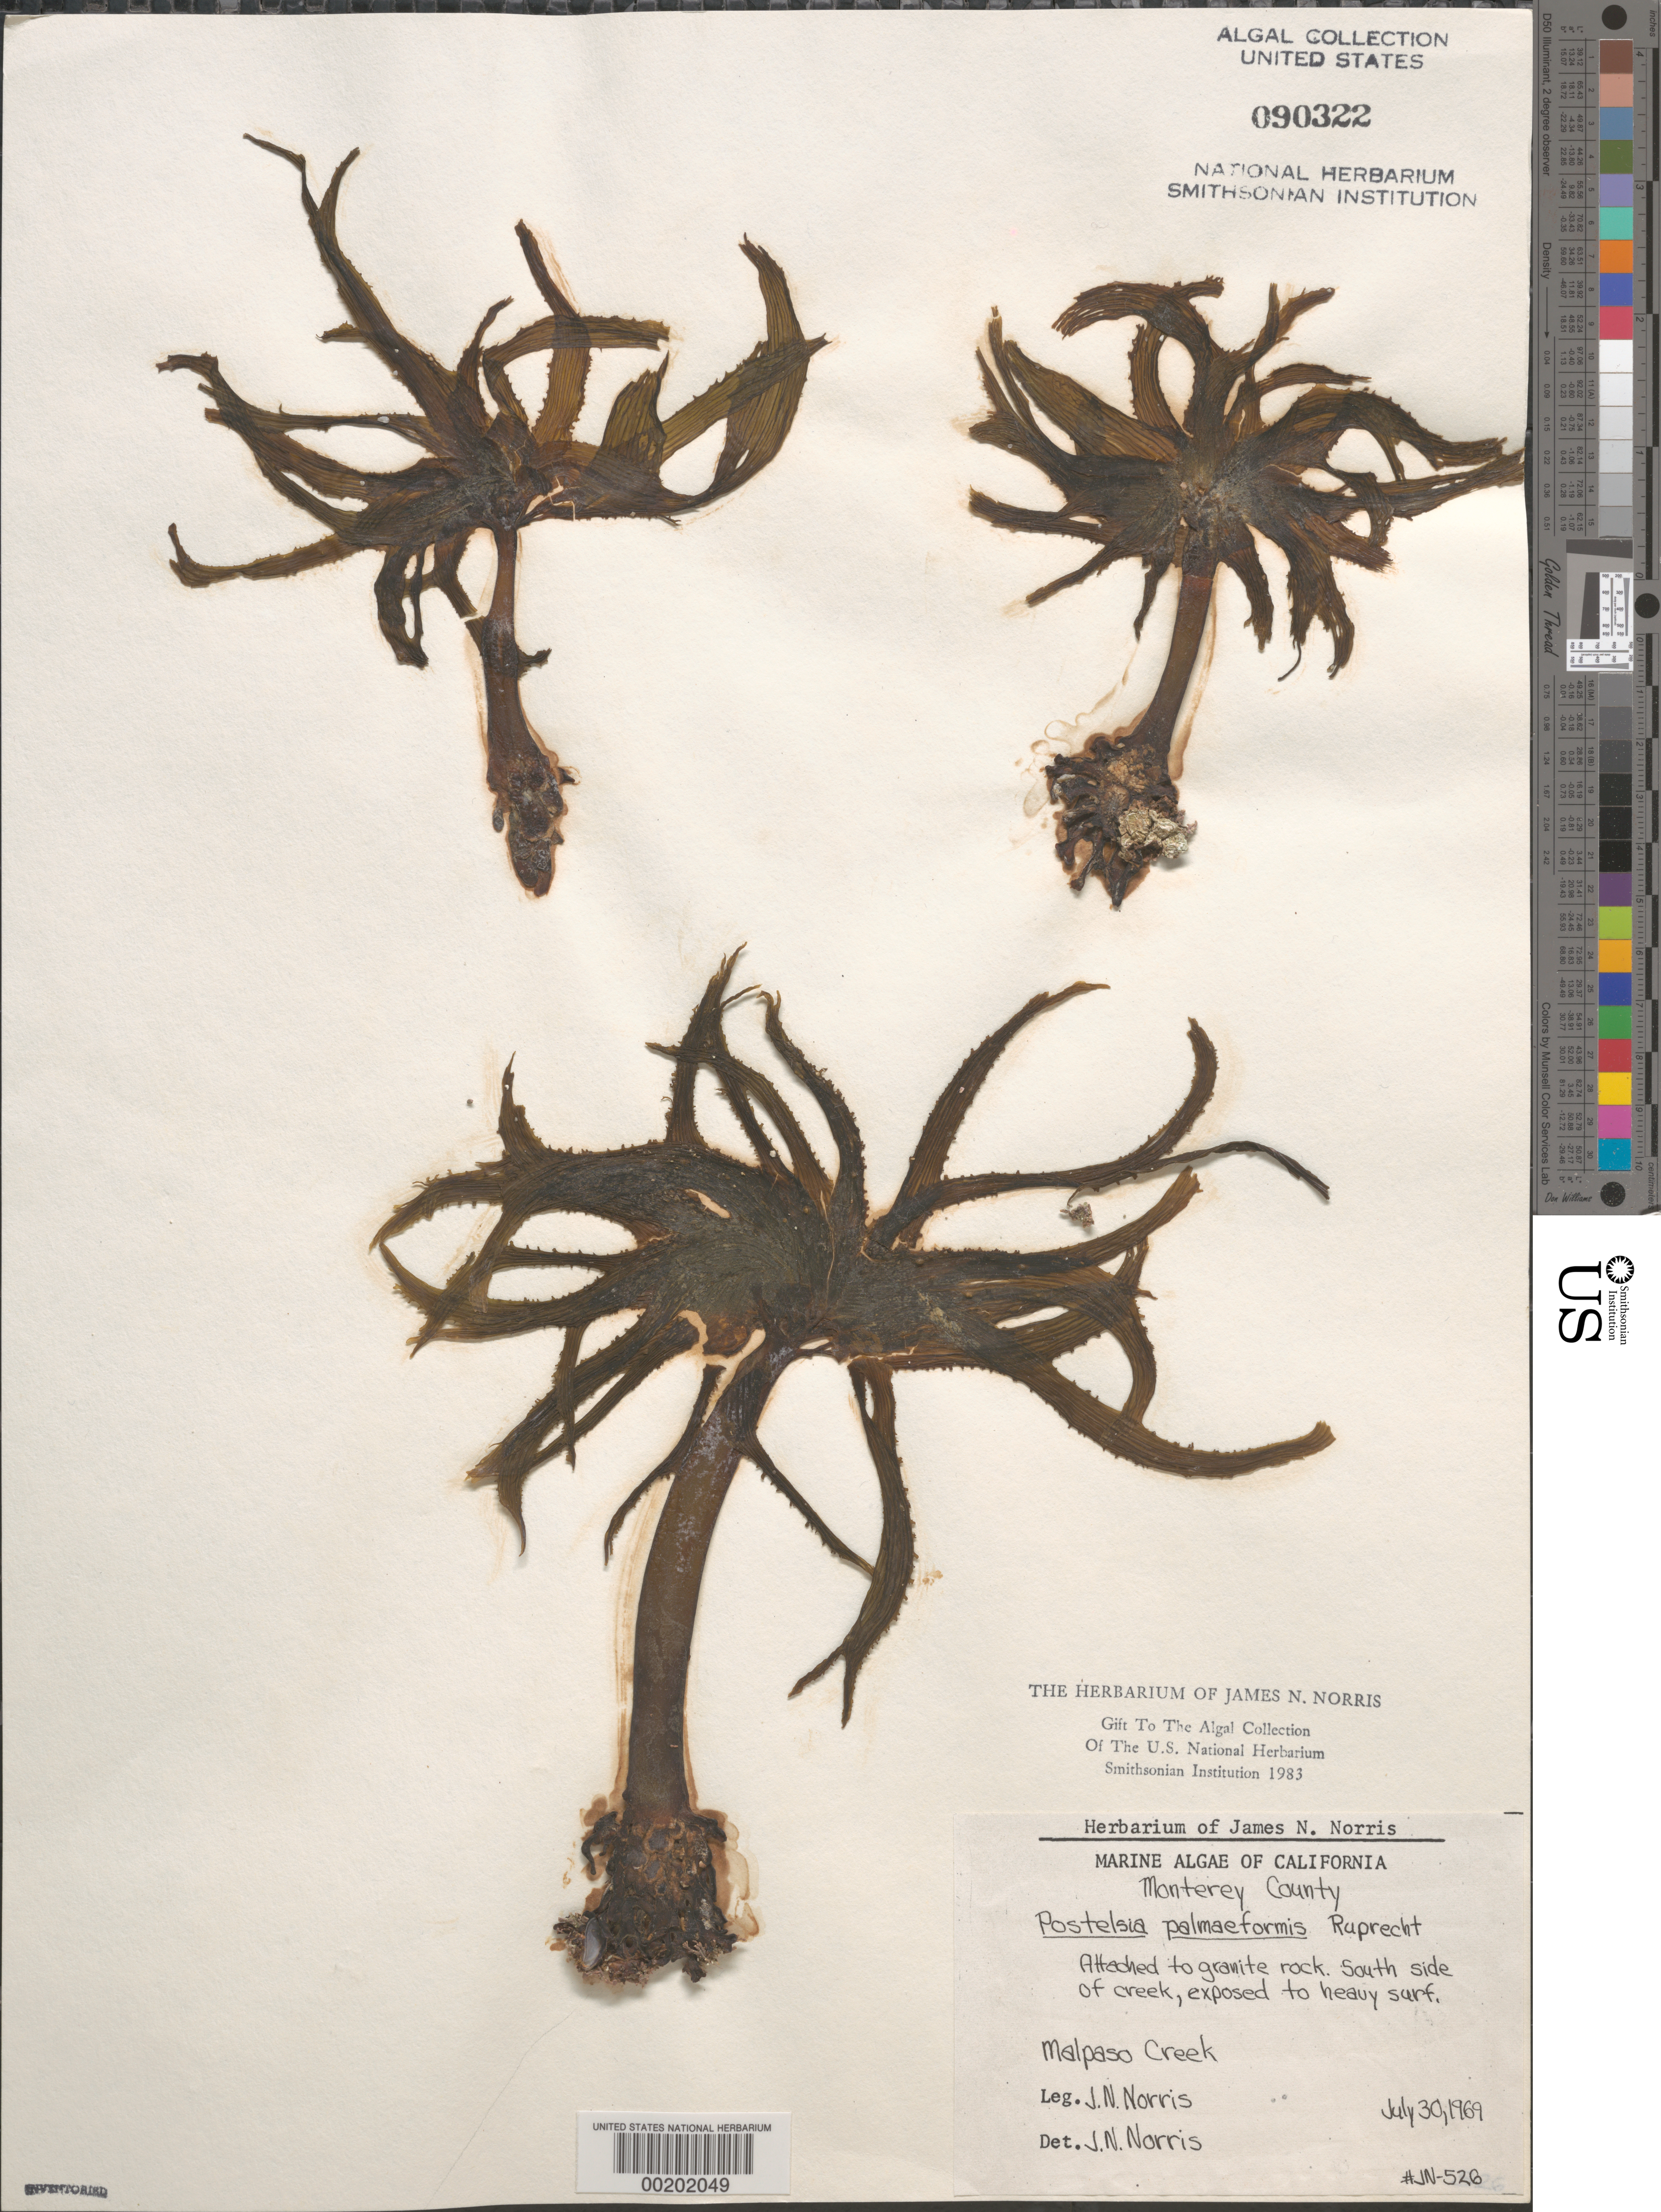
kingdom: Chromista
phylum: Ochrophyta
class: Phaeophyceae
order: Laminariales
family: Laminariaceae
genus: Postelsia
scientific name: Postelsia palmaeformis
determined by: Norris, James N.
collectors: J. N. Norris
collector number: JN-526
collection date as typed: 30 Jul 1969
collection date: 1969-07-30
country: United States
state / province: California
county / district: Monterey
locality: Malpaso Creek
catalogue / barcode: US 90322